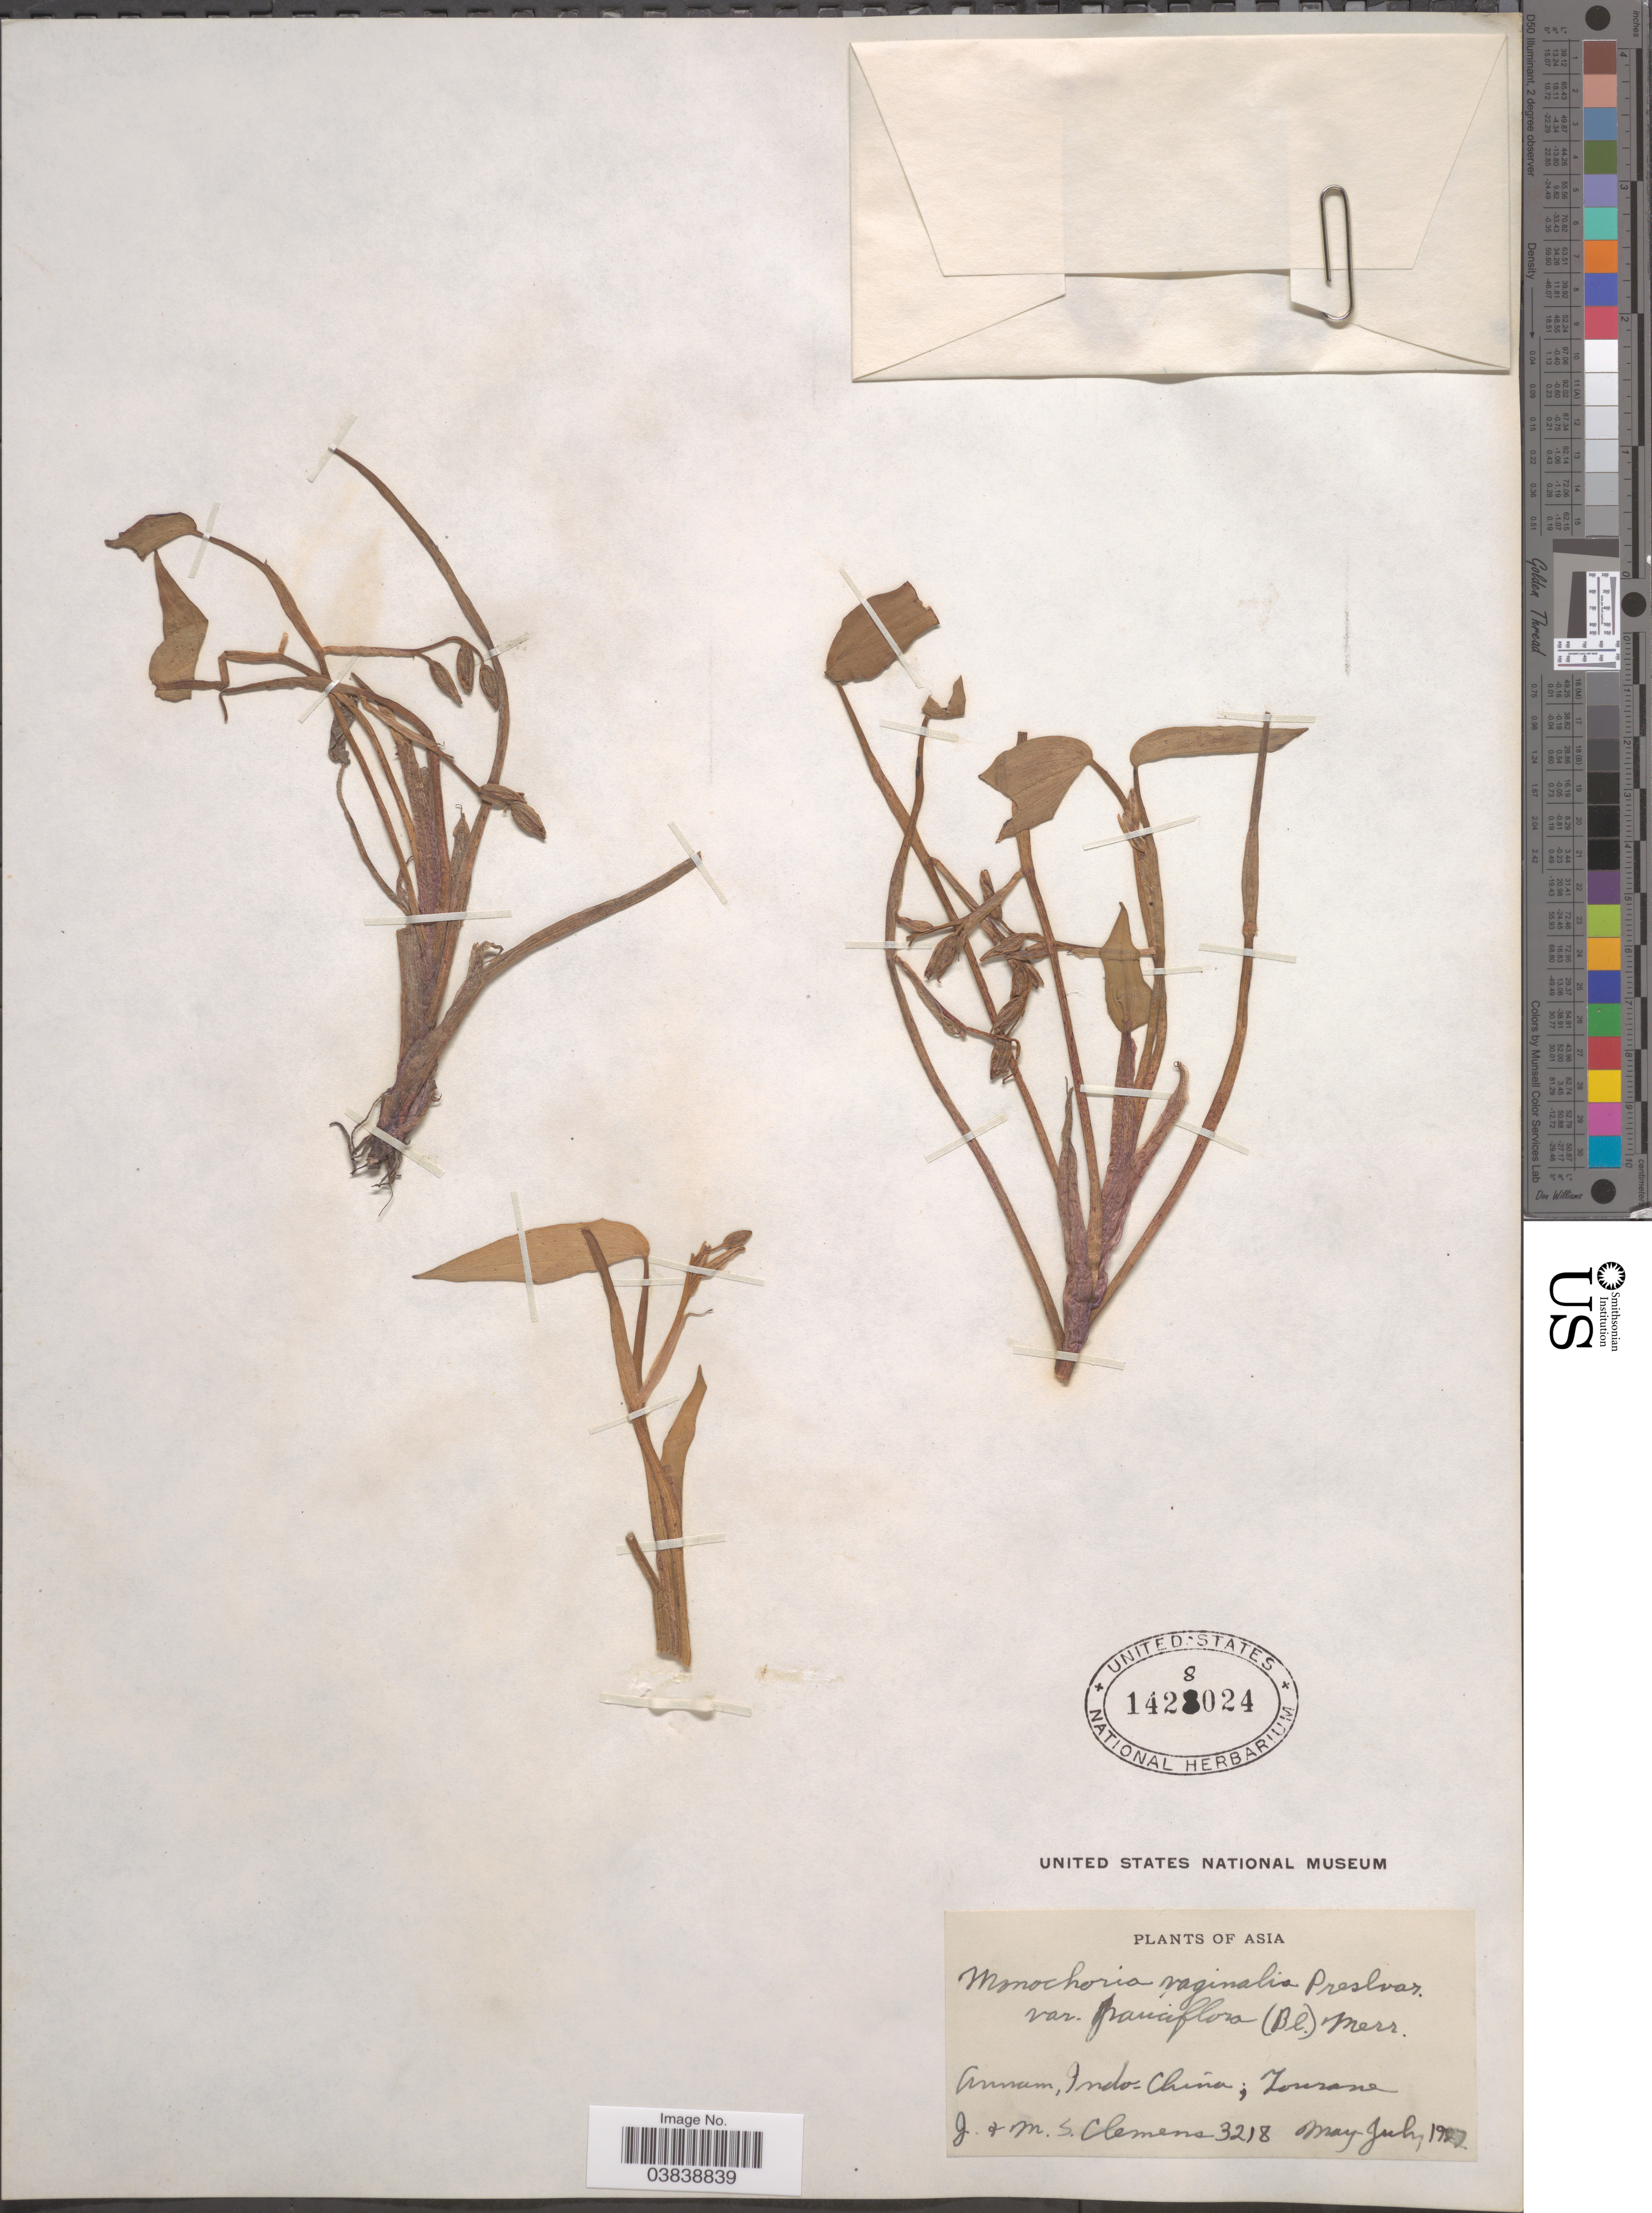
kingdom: Plantae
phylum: Tracheophyta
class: Liliopsida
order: Commelinales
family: Pontederiaceae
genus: Monochoria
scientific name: Monochoria vaginalis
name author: (Burm. f.) C. Presl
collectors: J. Clemens & M. S. Clemens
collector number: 3218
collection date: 1927-05/1927-07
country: Vietnam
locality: Annam, Indo-China; Tourane.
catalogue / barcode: US 1428024